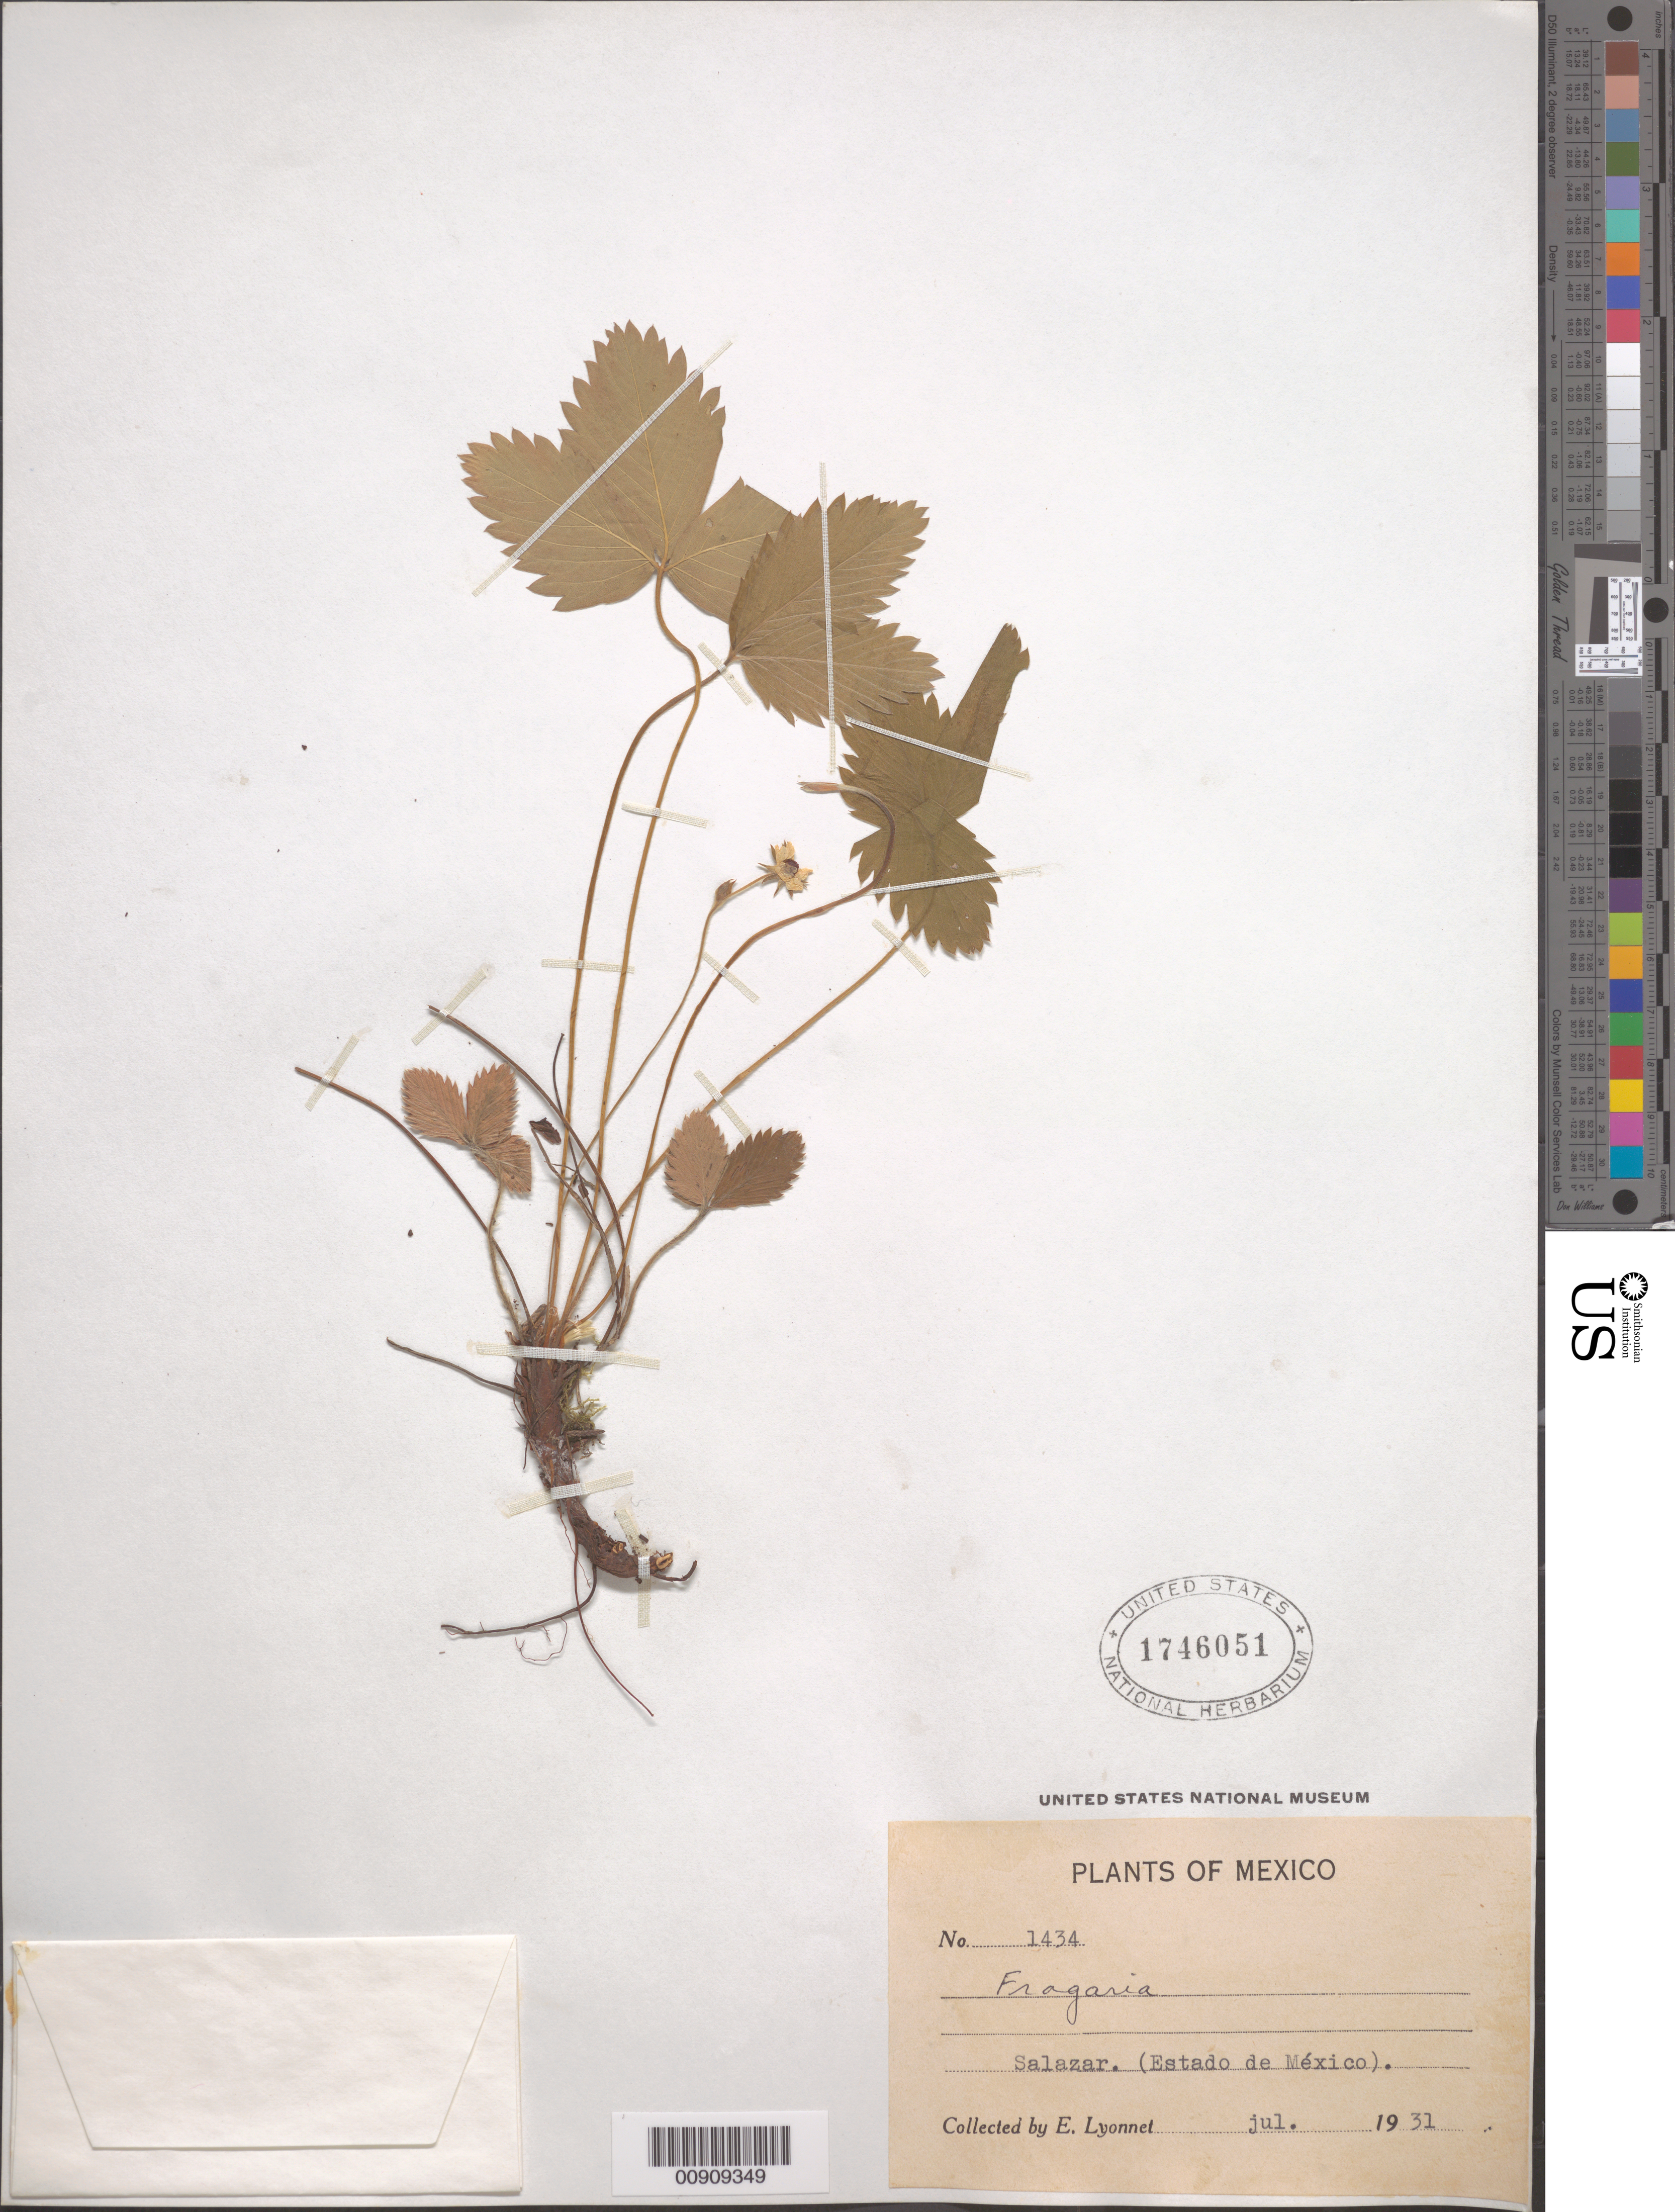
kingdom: Plantae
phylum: Tracheophyta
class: Magnoliopsida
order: Rosales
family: Rosaceae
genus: Fragaria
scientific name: Fragaria sp.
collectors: Bro. E. Lyonnet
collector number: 1434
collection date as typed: Jul 1931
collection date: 1931-07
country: Mexico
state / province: México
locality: Salazar (Estado de México).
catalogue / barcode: US 1746051